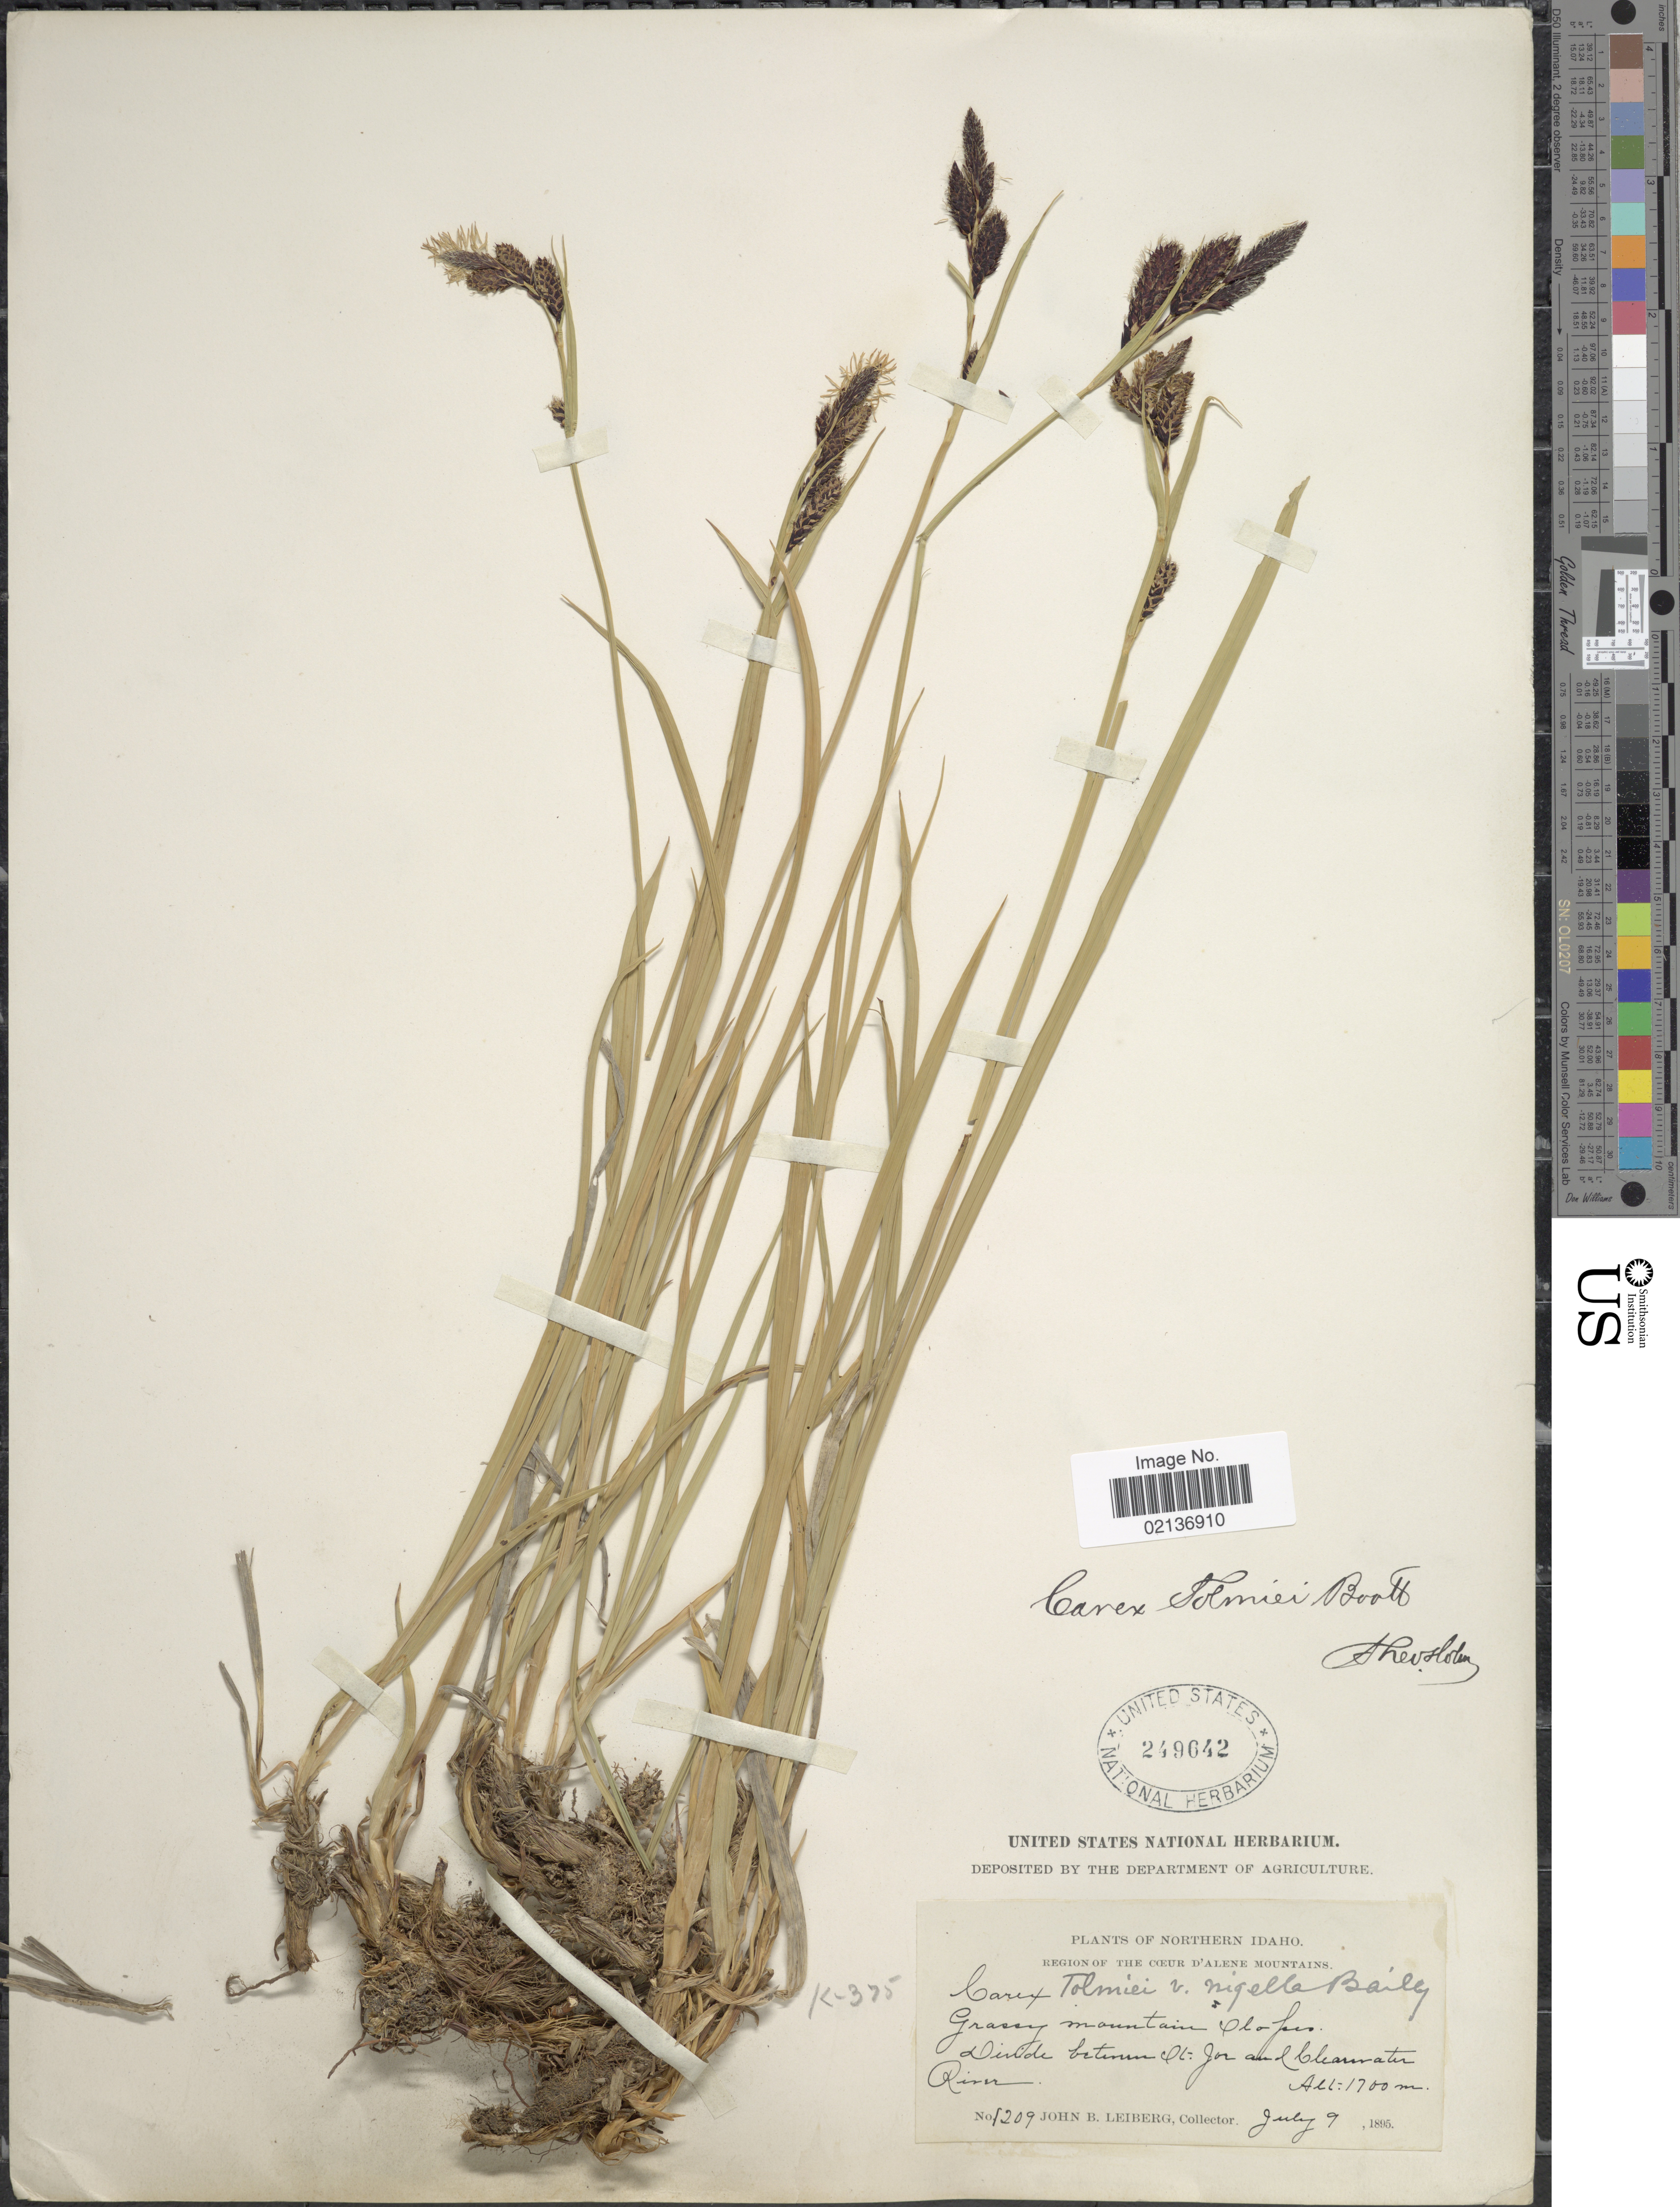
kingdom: Plantae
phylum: Tracheophyta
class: Liliopsida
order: Poales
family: Cyperaceae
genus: Carex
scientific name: Carex spectabilis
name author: Dewey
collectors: J. Leiberg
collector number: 1209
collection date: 1895-07-09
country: United States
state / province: Idaho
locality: Northern Idaho, Region of the Coeur d'Alene Mountains, Divide between St. Jor and Clearwater River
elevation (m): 1700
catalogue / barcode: US 249642